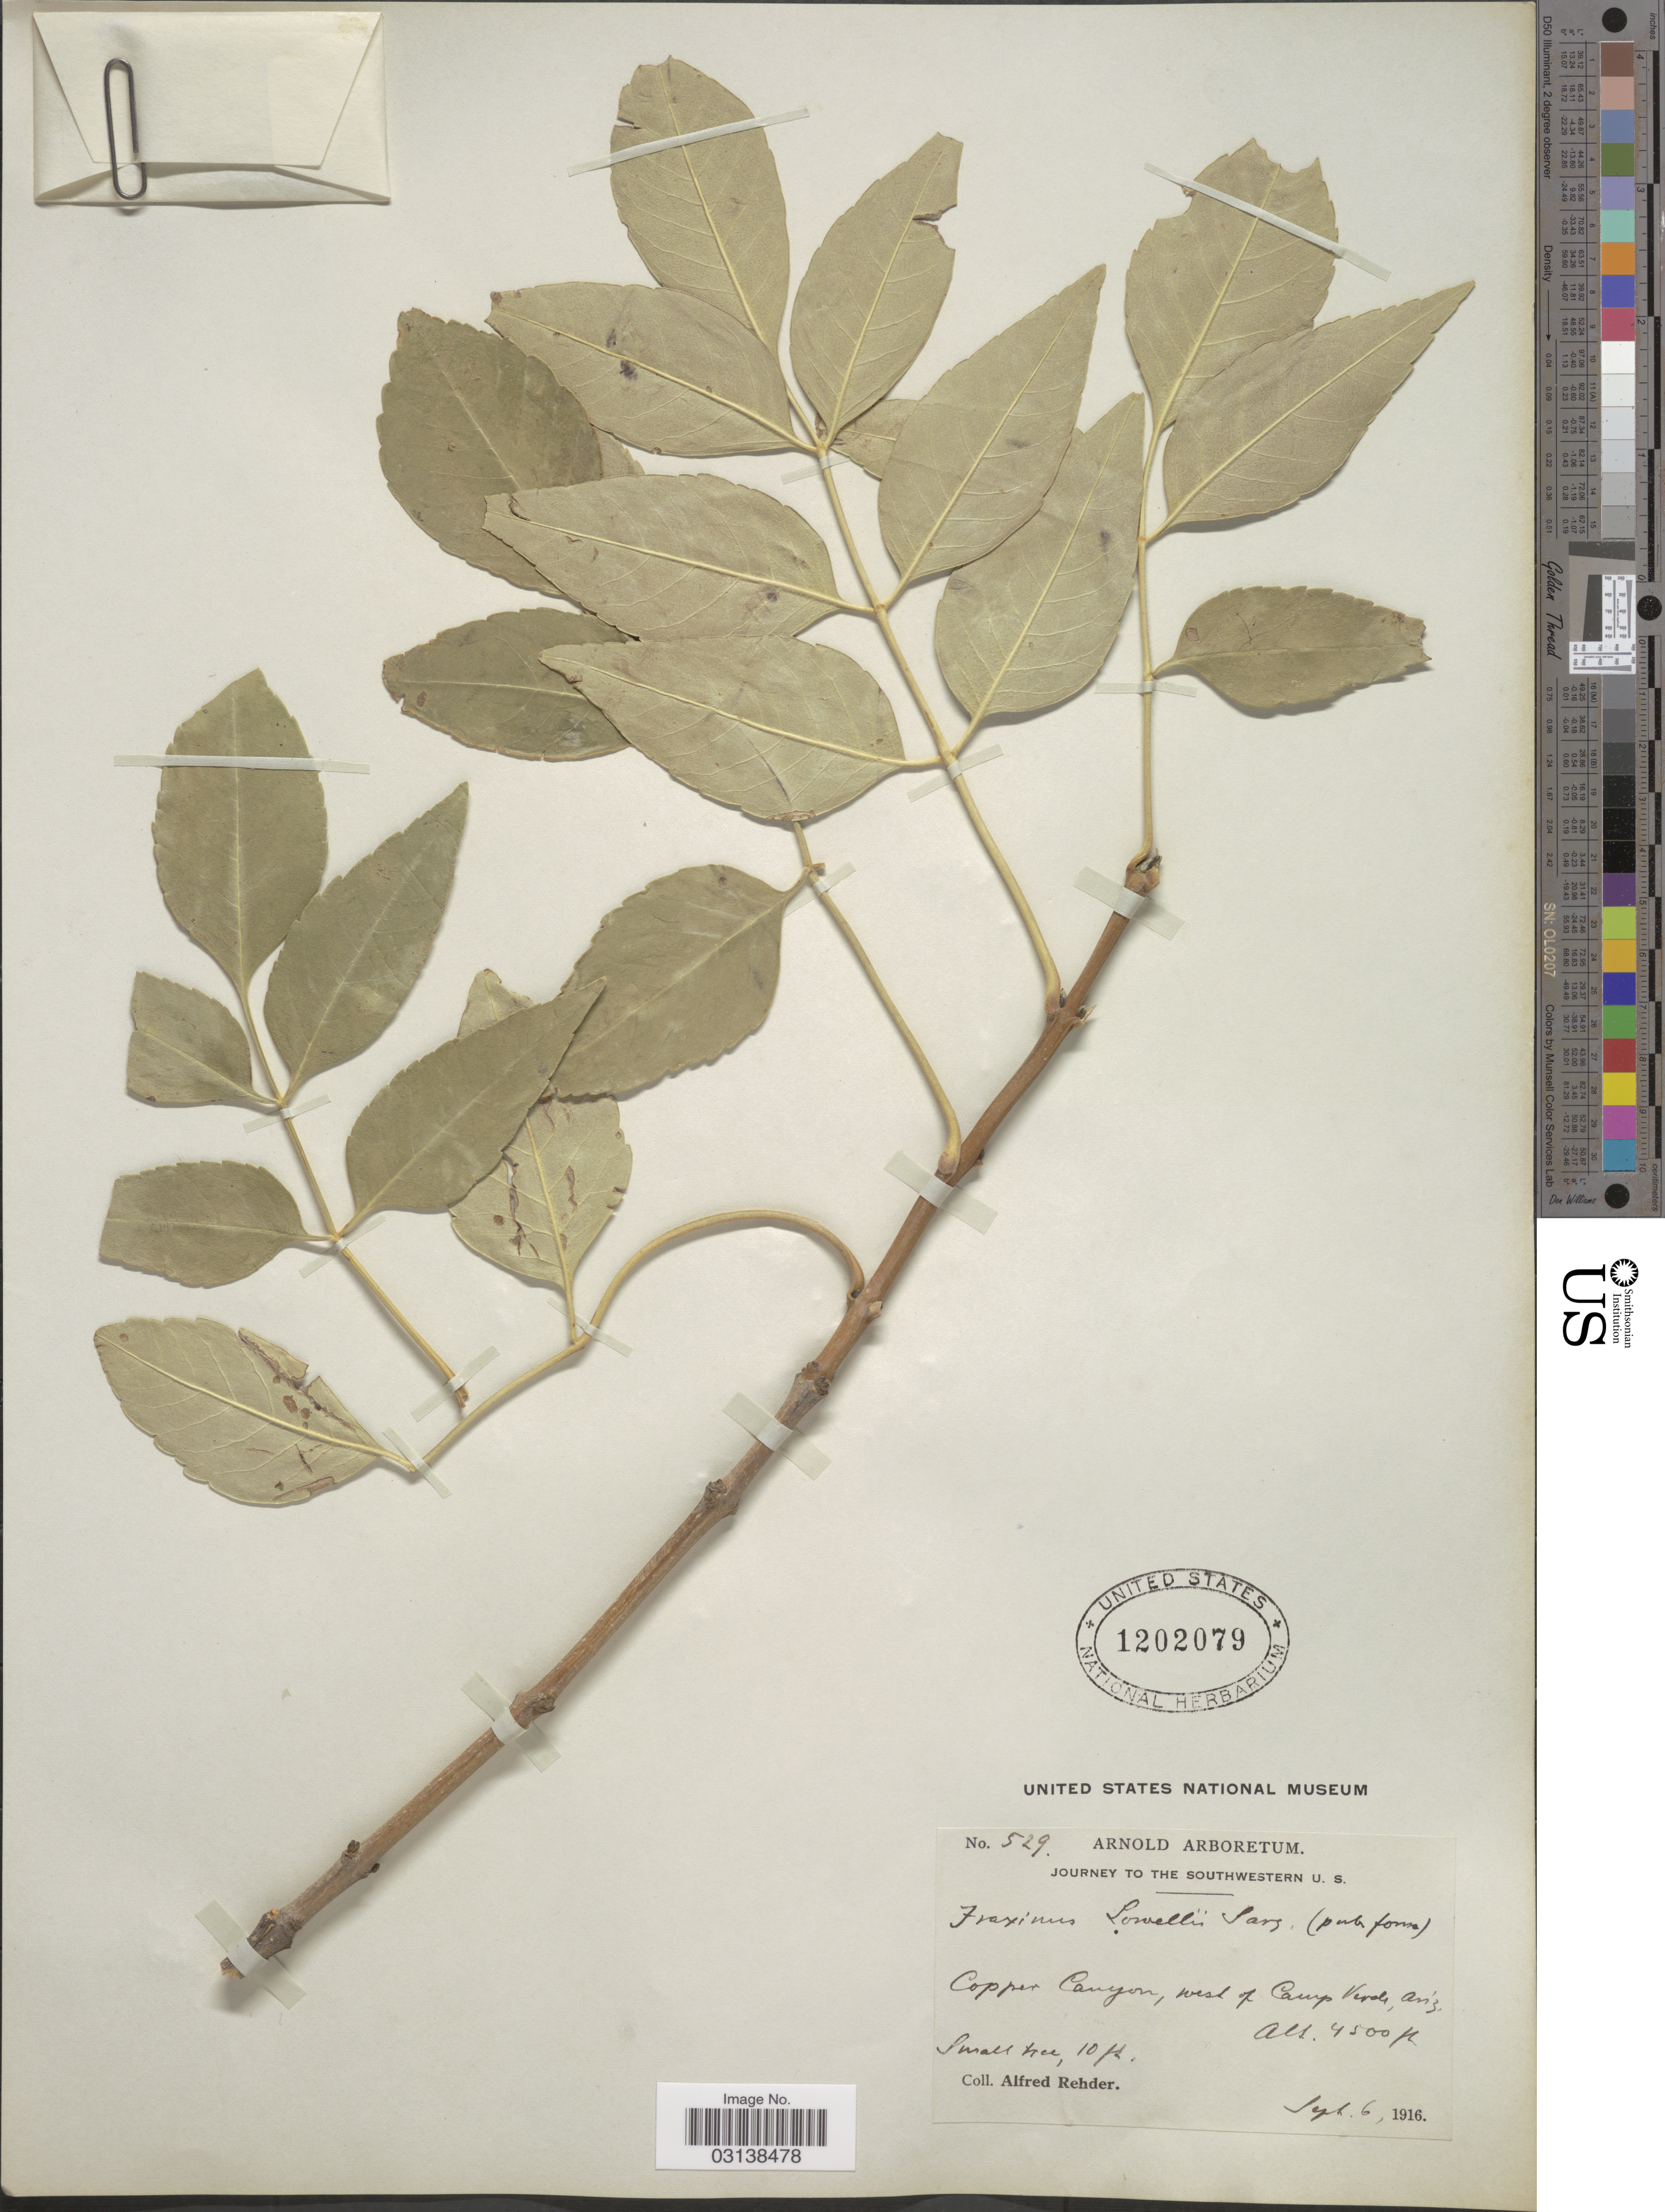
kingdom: Plantae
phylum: Tracheophyta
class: Magnoliopsida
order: Lamiales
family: Oleaceae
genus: Fraxinus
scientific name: Fraxinus anomala var. lowellii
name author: (Sarg. ex Rehder) Little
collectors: A. Rehder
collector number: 529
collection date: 1916-09-06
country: United States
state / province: Arizona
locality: The Southwestern U.S., Copper Canyon, west of Camp Verde.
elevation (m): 1372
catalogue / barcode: US 1202079